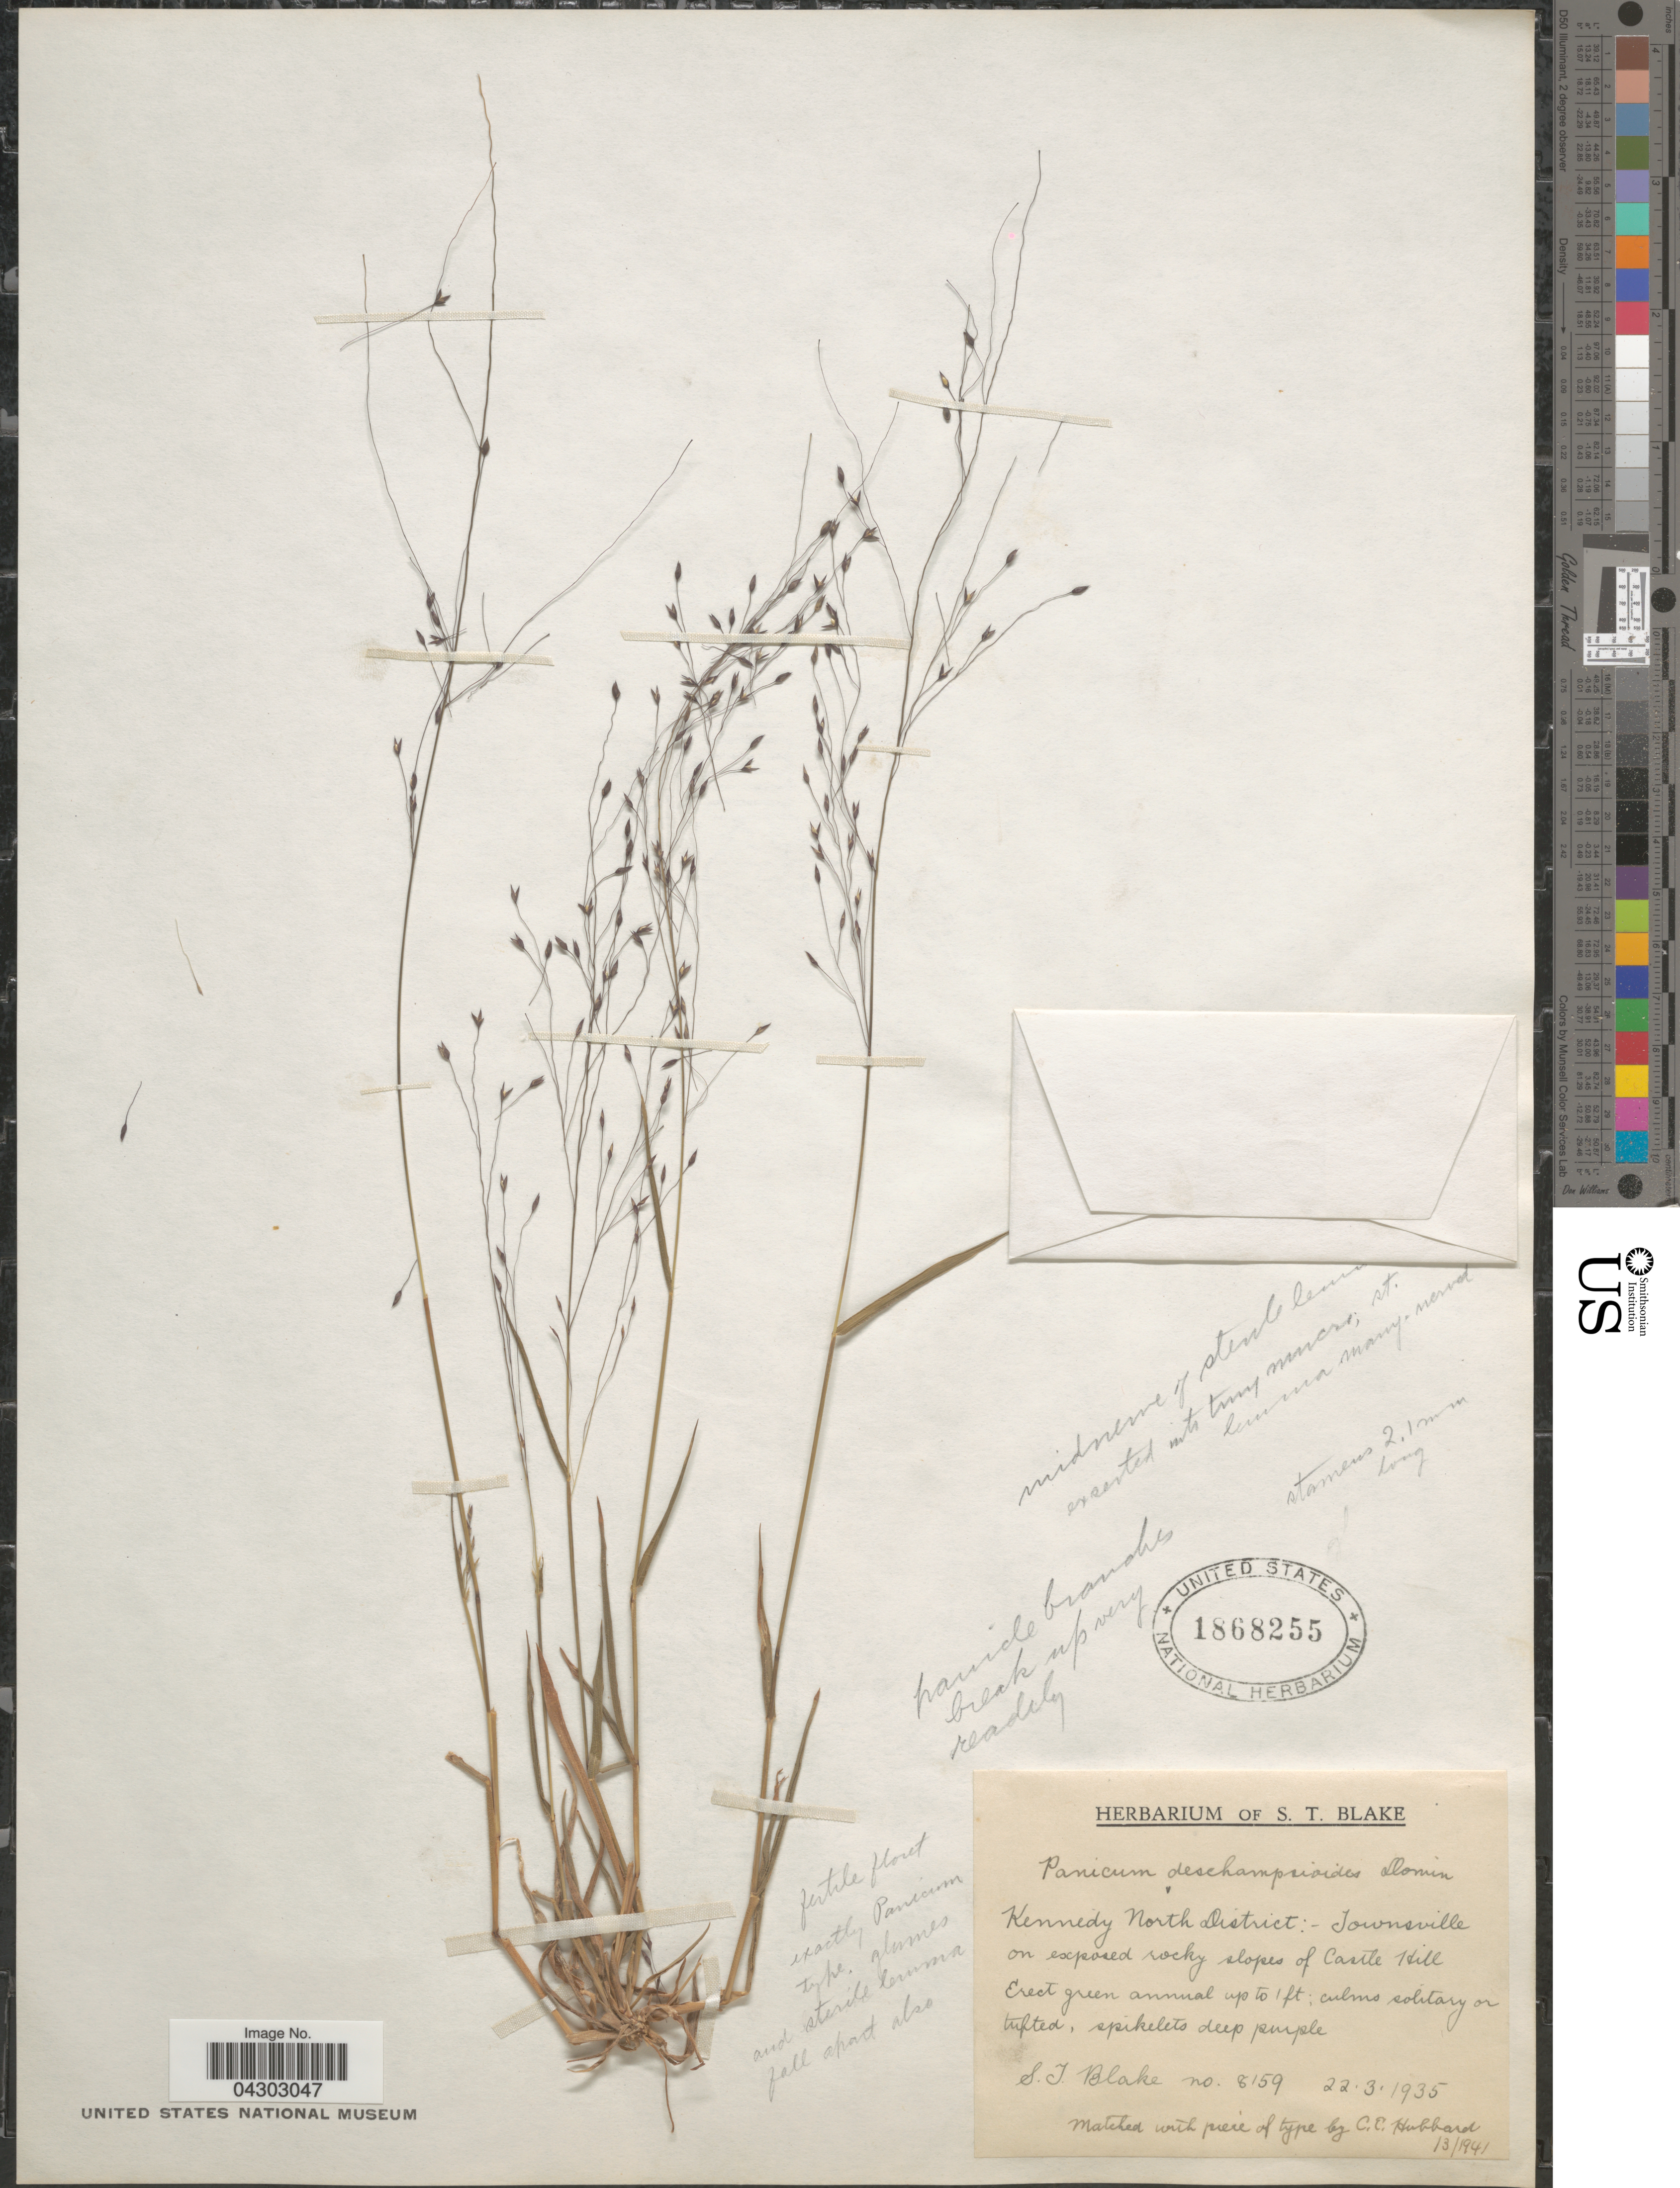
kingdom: Plantae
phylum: Tracheophyta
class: Liliopsida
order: Poales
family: Poaceae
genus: Panicum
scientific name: Panicum deschampsioides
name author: Domin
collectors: S. T. Blake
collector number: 8159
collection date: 1935-03-22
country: Australia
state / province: Queensland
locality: Kennedy North District:- Townsville on exposed rocky slopes of Castle Hill.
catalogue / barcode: US 1868255